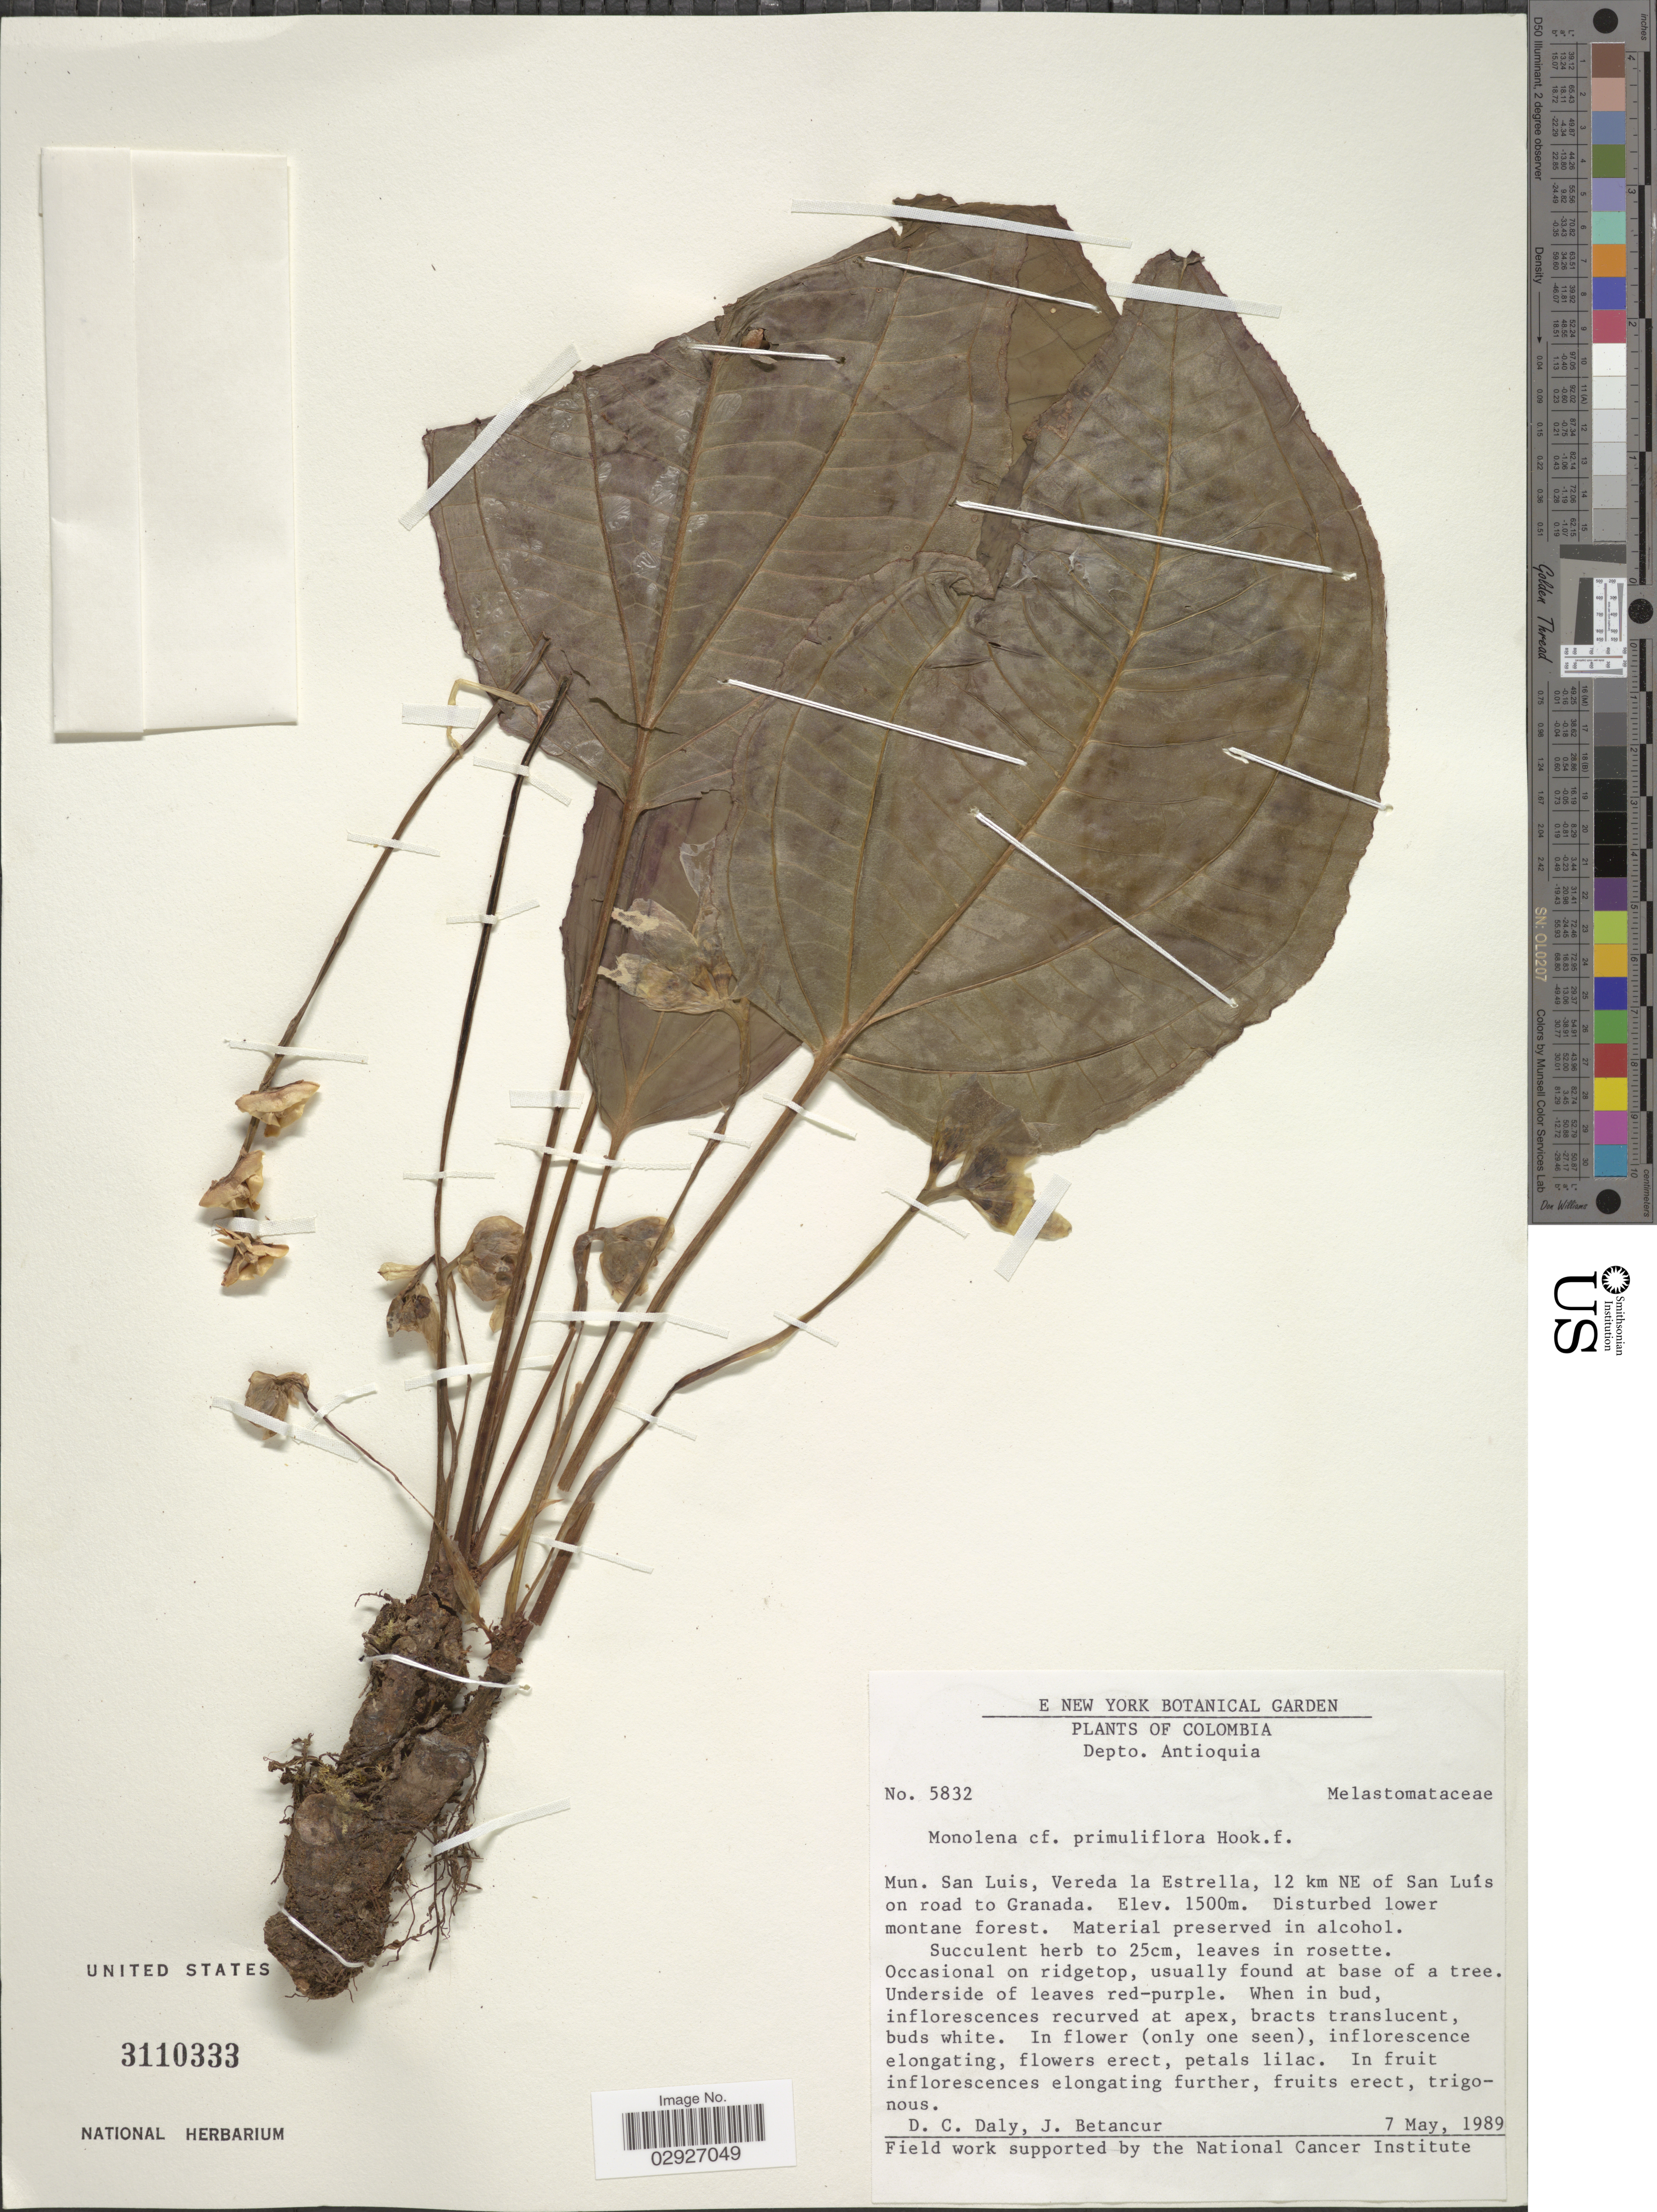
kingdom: Plantae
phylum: Tracheophyta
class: Magnoliopsida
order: Myrtales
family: Melastomataceae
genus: Monolena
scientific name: Monolena primuliflora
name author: Hook. f.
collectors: D. C. Daly & J. Betancur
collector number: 5832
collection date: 1989-05-07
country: Colombia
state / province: Antioquia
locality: Depto. Antioquia. Mun. San Luis, Vereda la Estrella, 12 km NE of San Luís on road to Granada.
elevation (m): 1500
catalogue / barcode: US 3110333